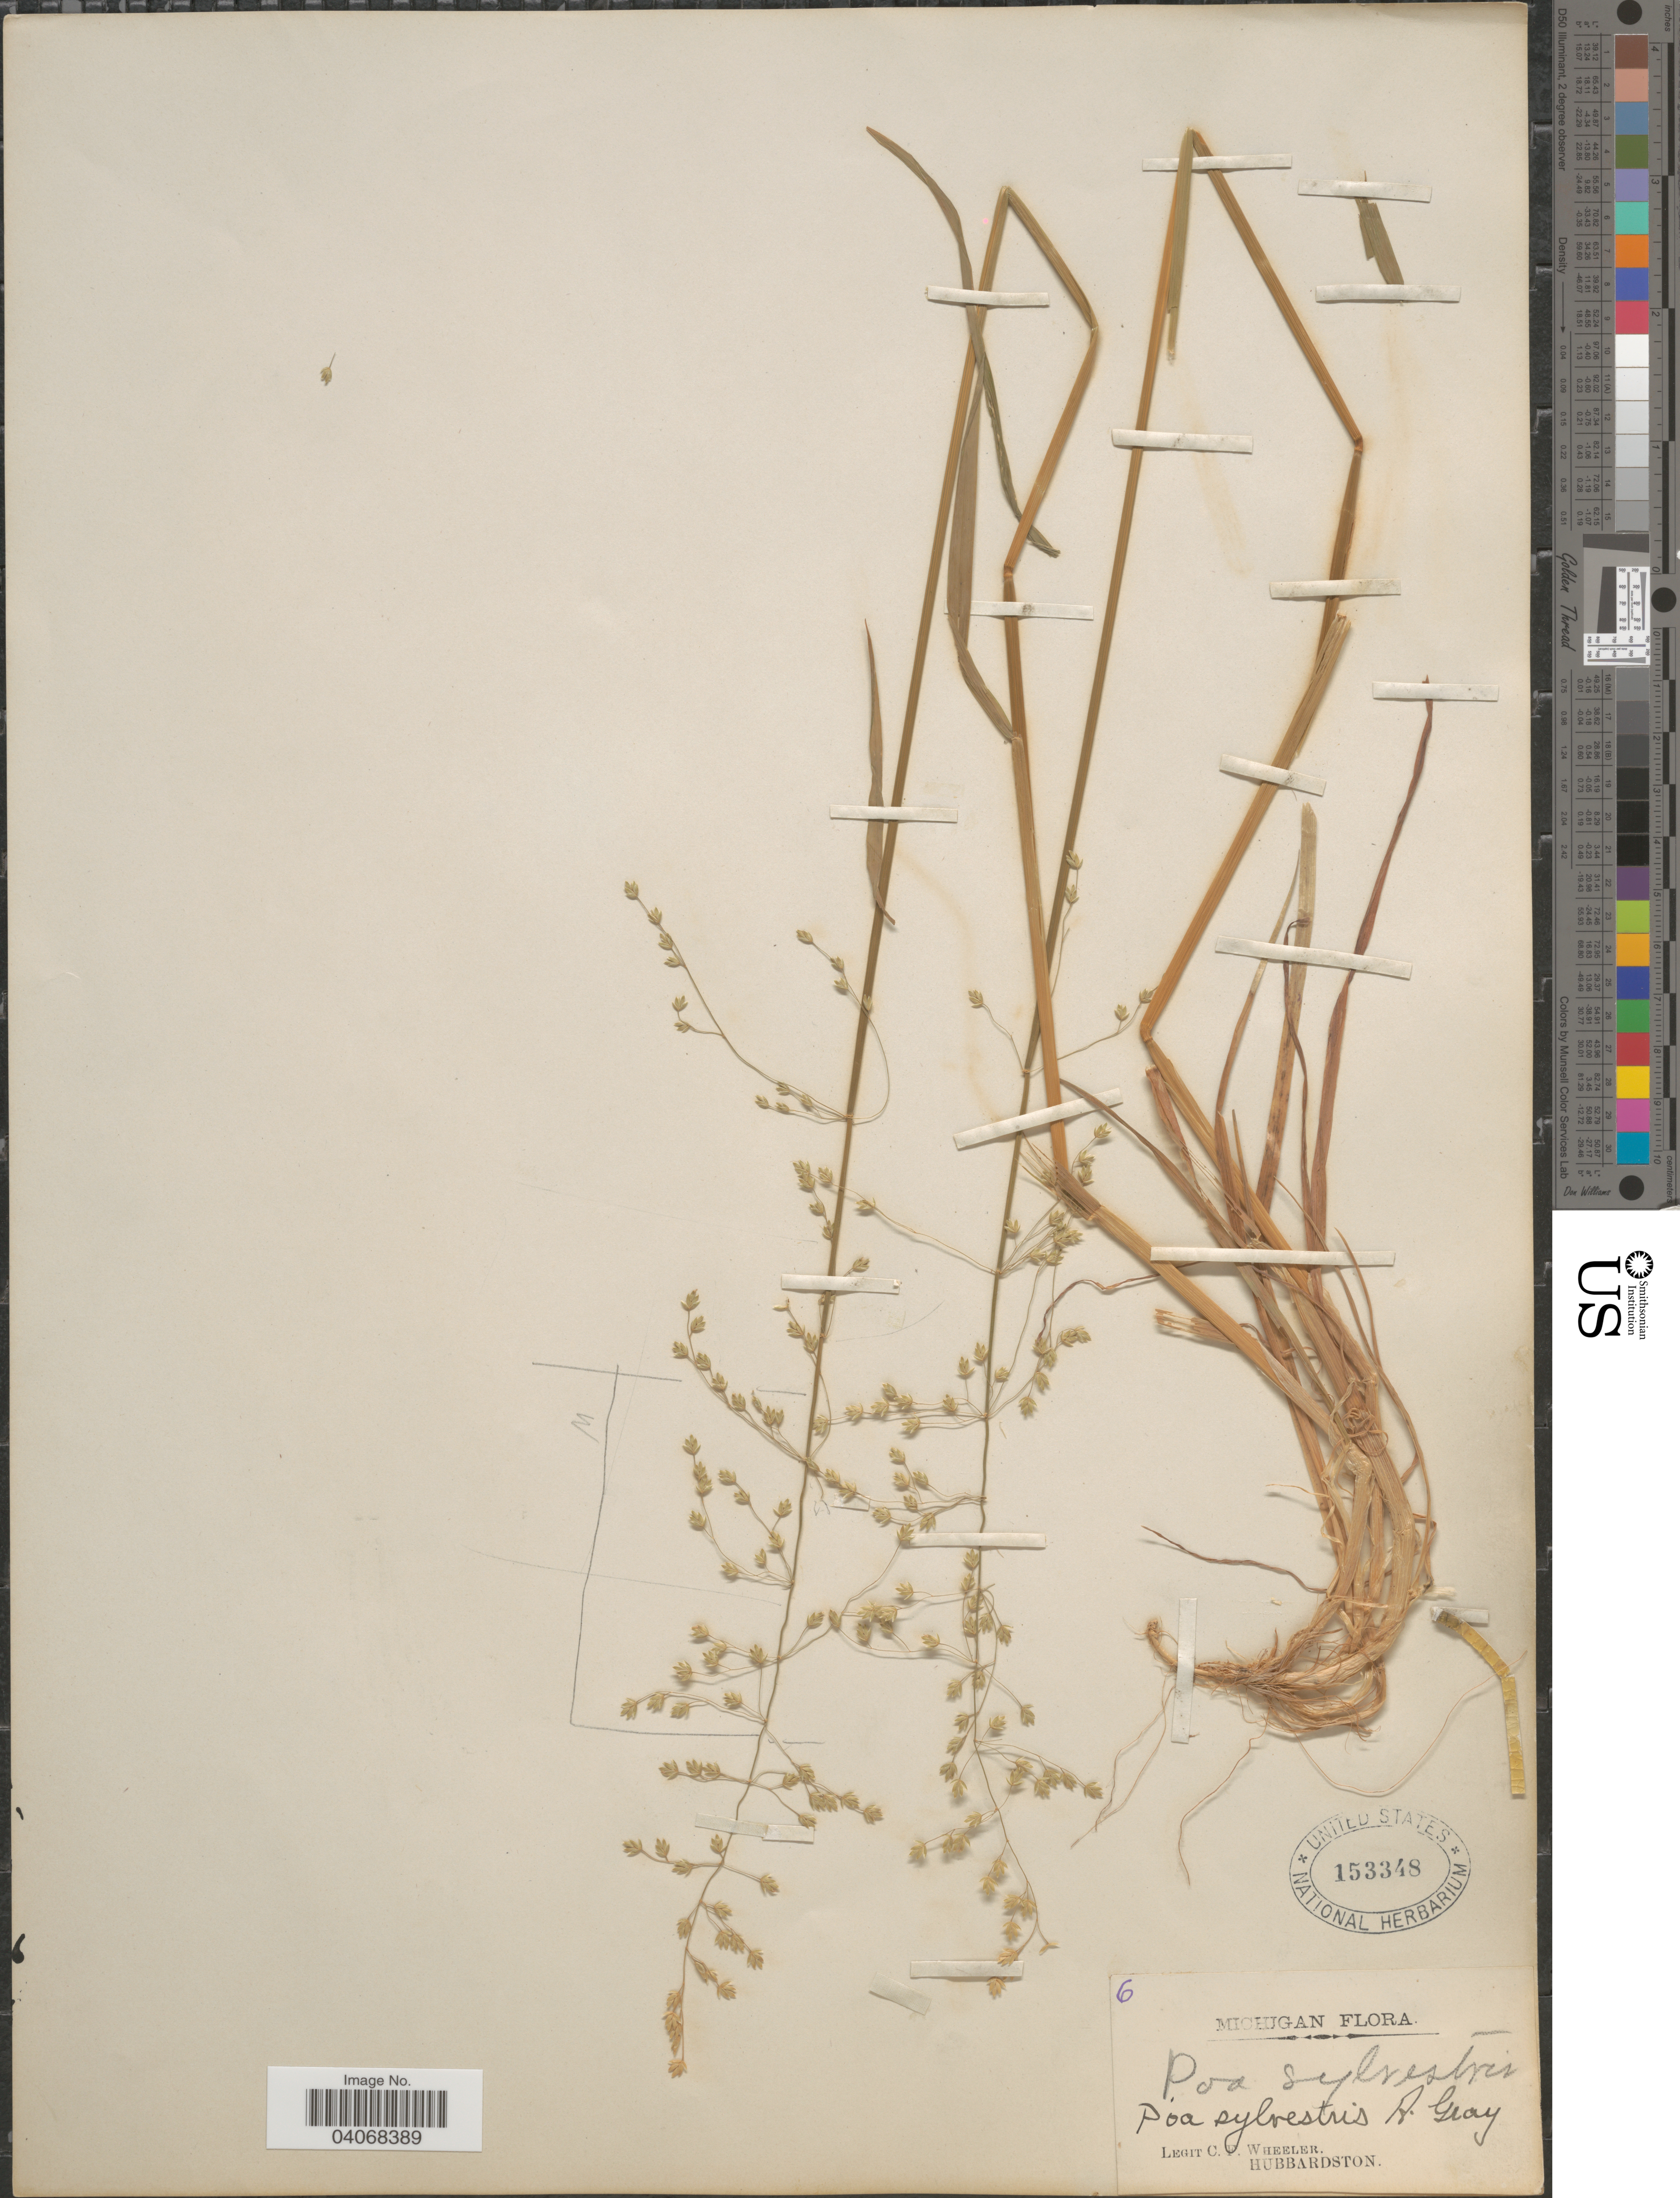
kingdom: Plantae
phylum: Tracheophyta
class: Liliopsida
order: Poales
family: Poaceae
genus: Poa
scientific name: Poa sylvestris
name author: A. Gray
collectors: C. Wheeler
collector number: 6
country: United States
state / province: Michigan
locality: Hubbardston.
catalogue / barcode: US 153348